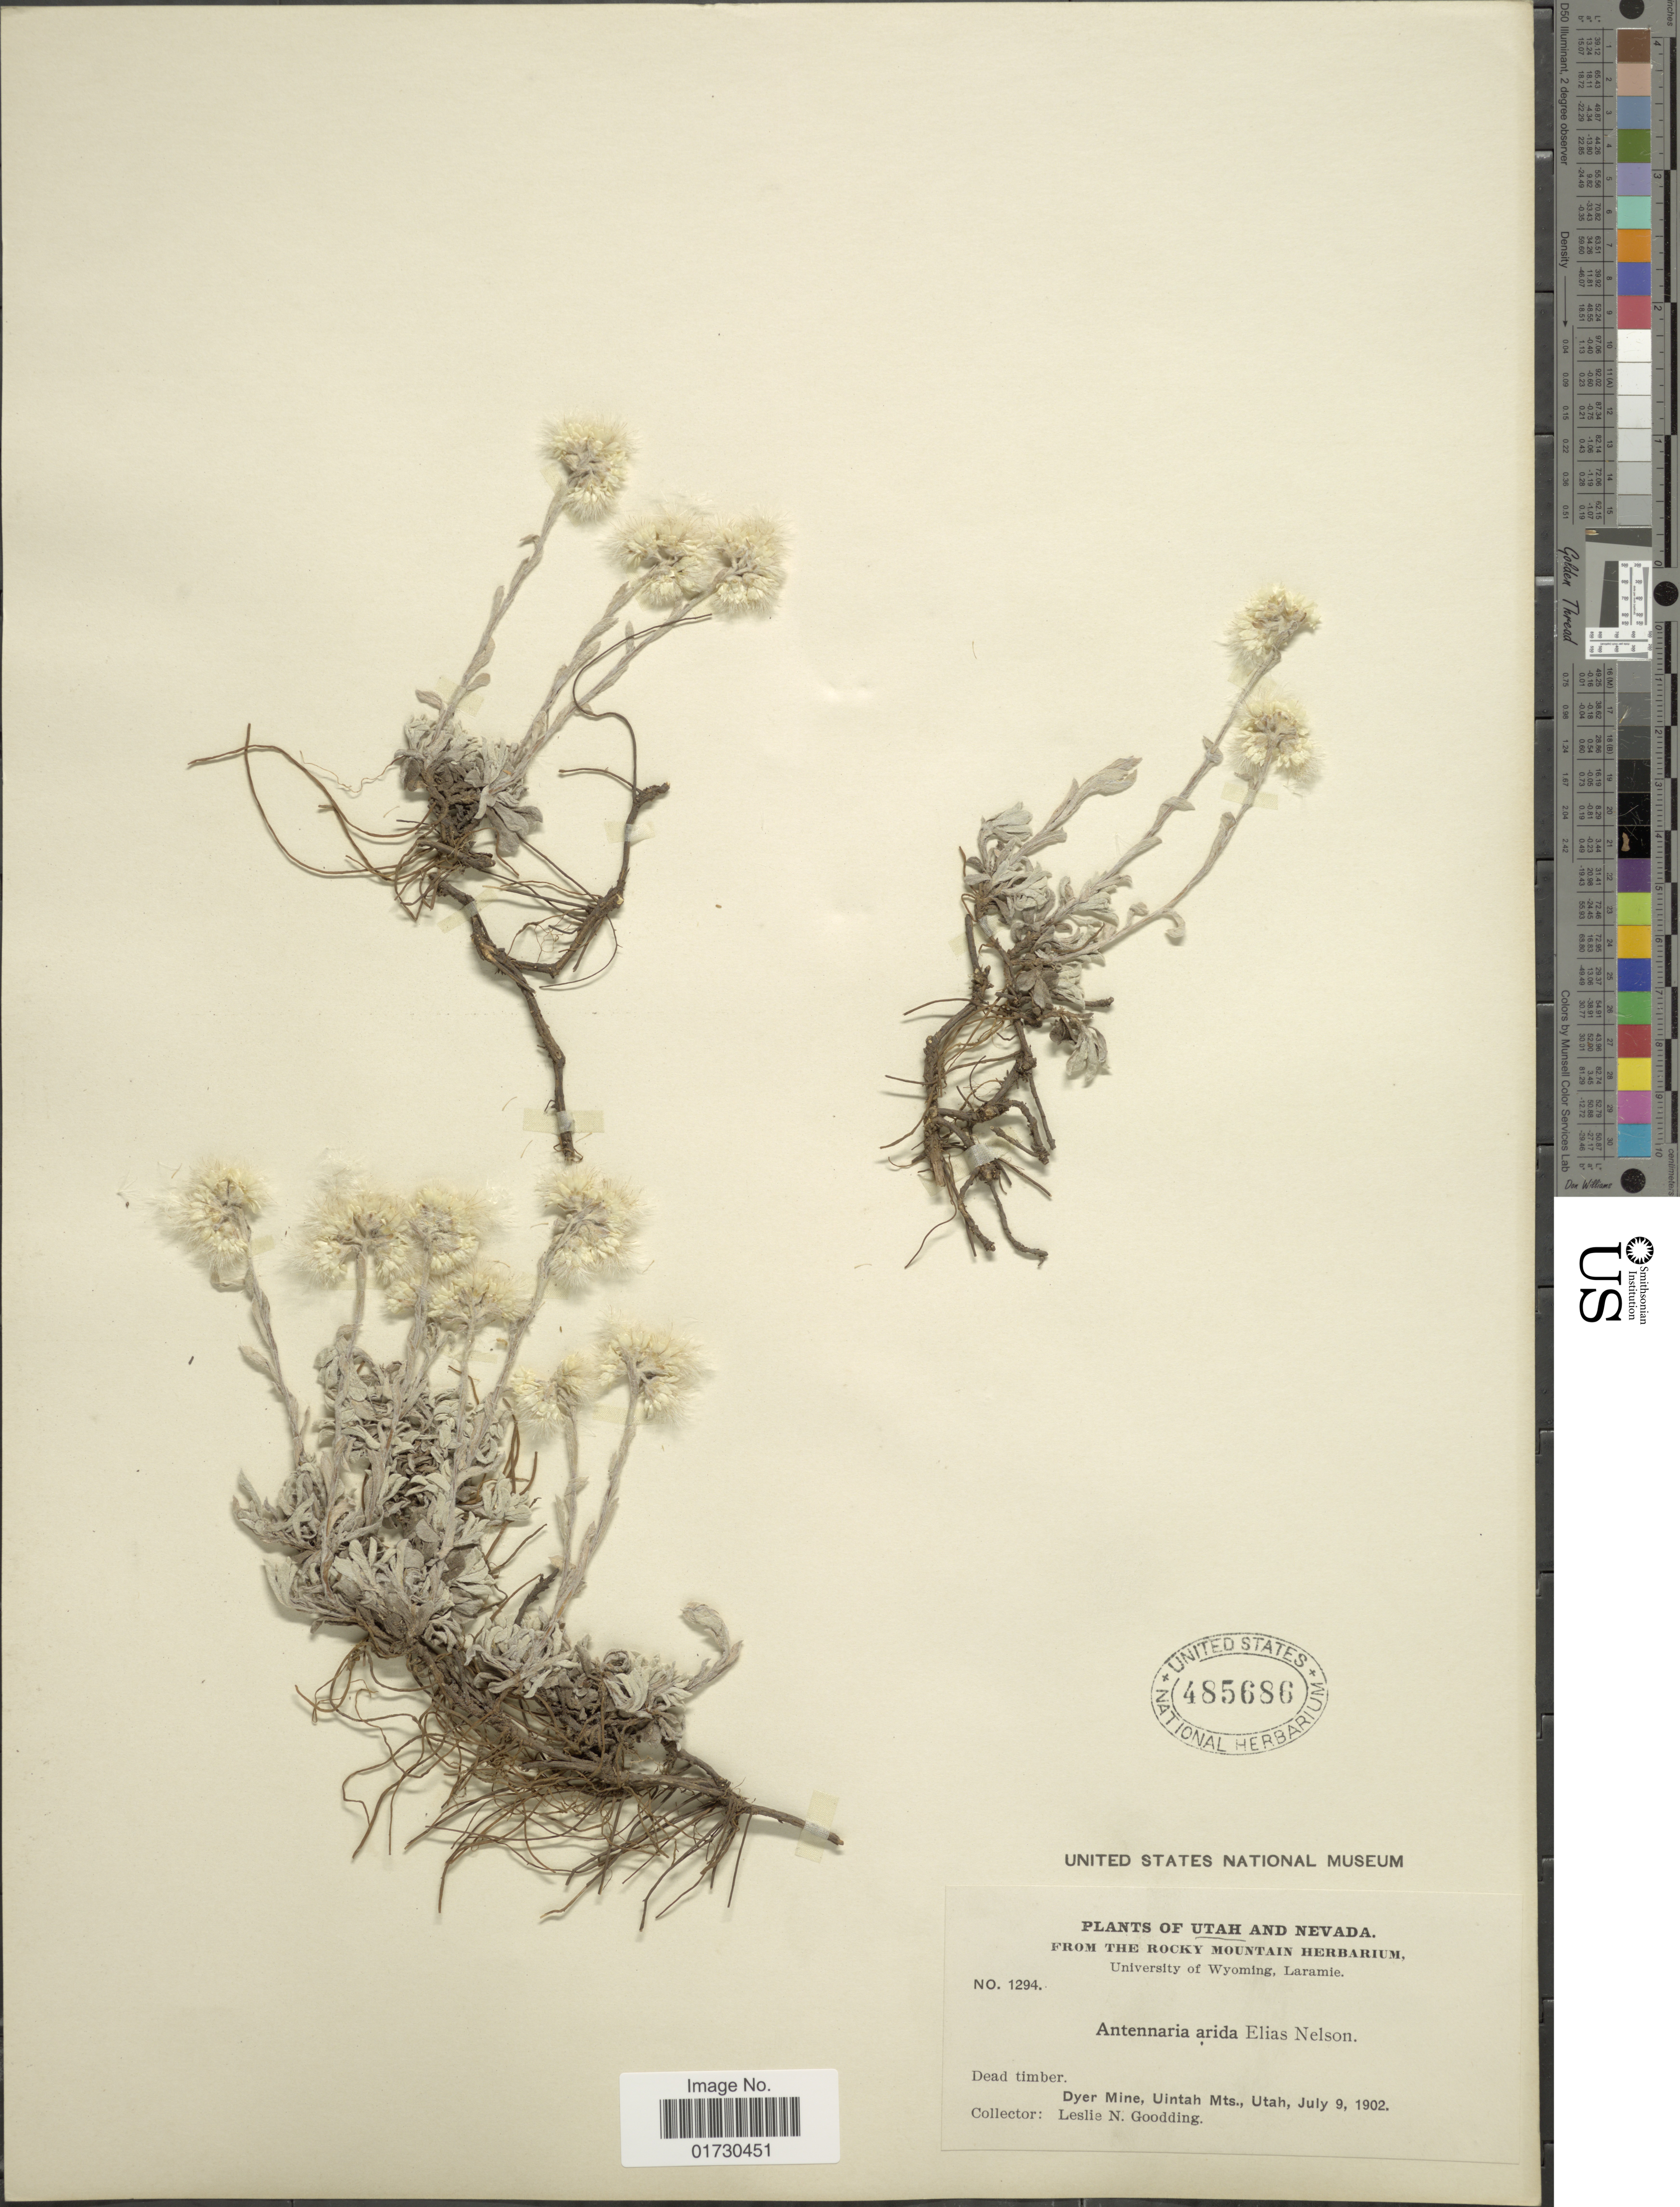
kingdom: Plantae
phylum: Tracheophyta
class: Magnoliopsida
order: Asterales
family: Asteraceae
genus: Antennaria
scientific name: Antennaria arida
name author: E.E. Nelson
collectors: L. N. Goodding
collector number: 1294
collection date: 1902-07-09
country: United States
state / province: Utah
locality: Dead timber, Dyer Mine, Uintah Mts., Utah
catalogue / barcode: US 485686